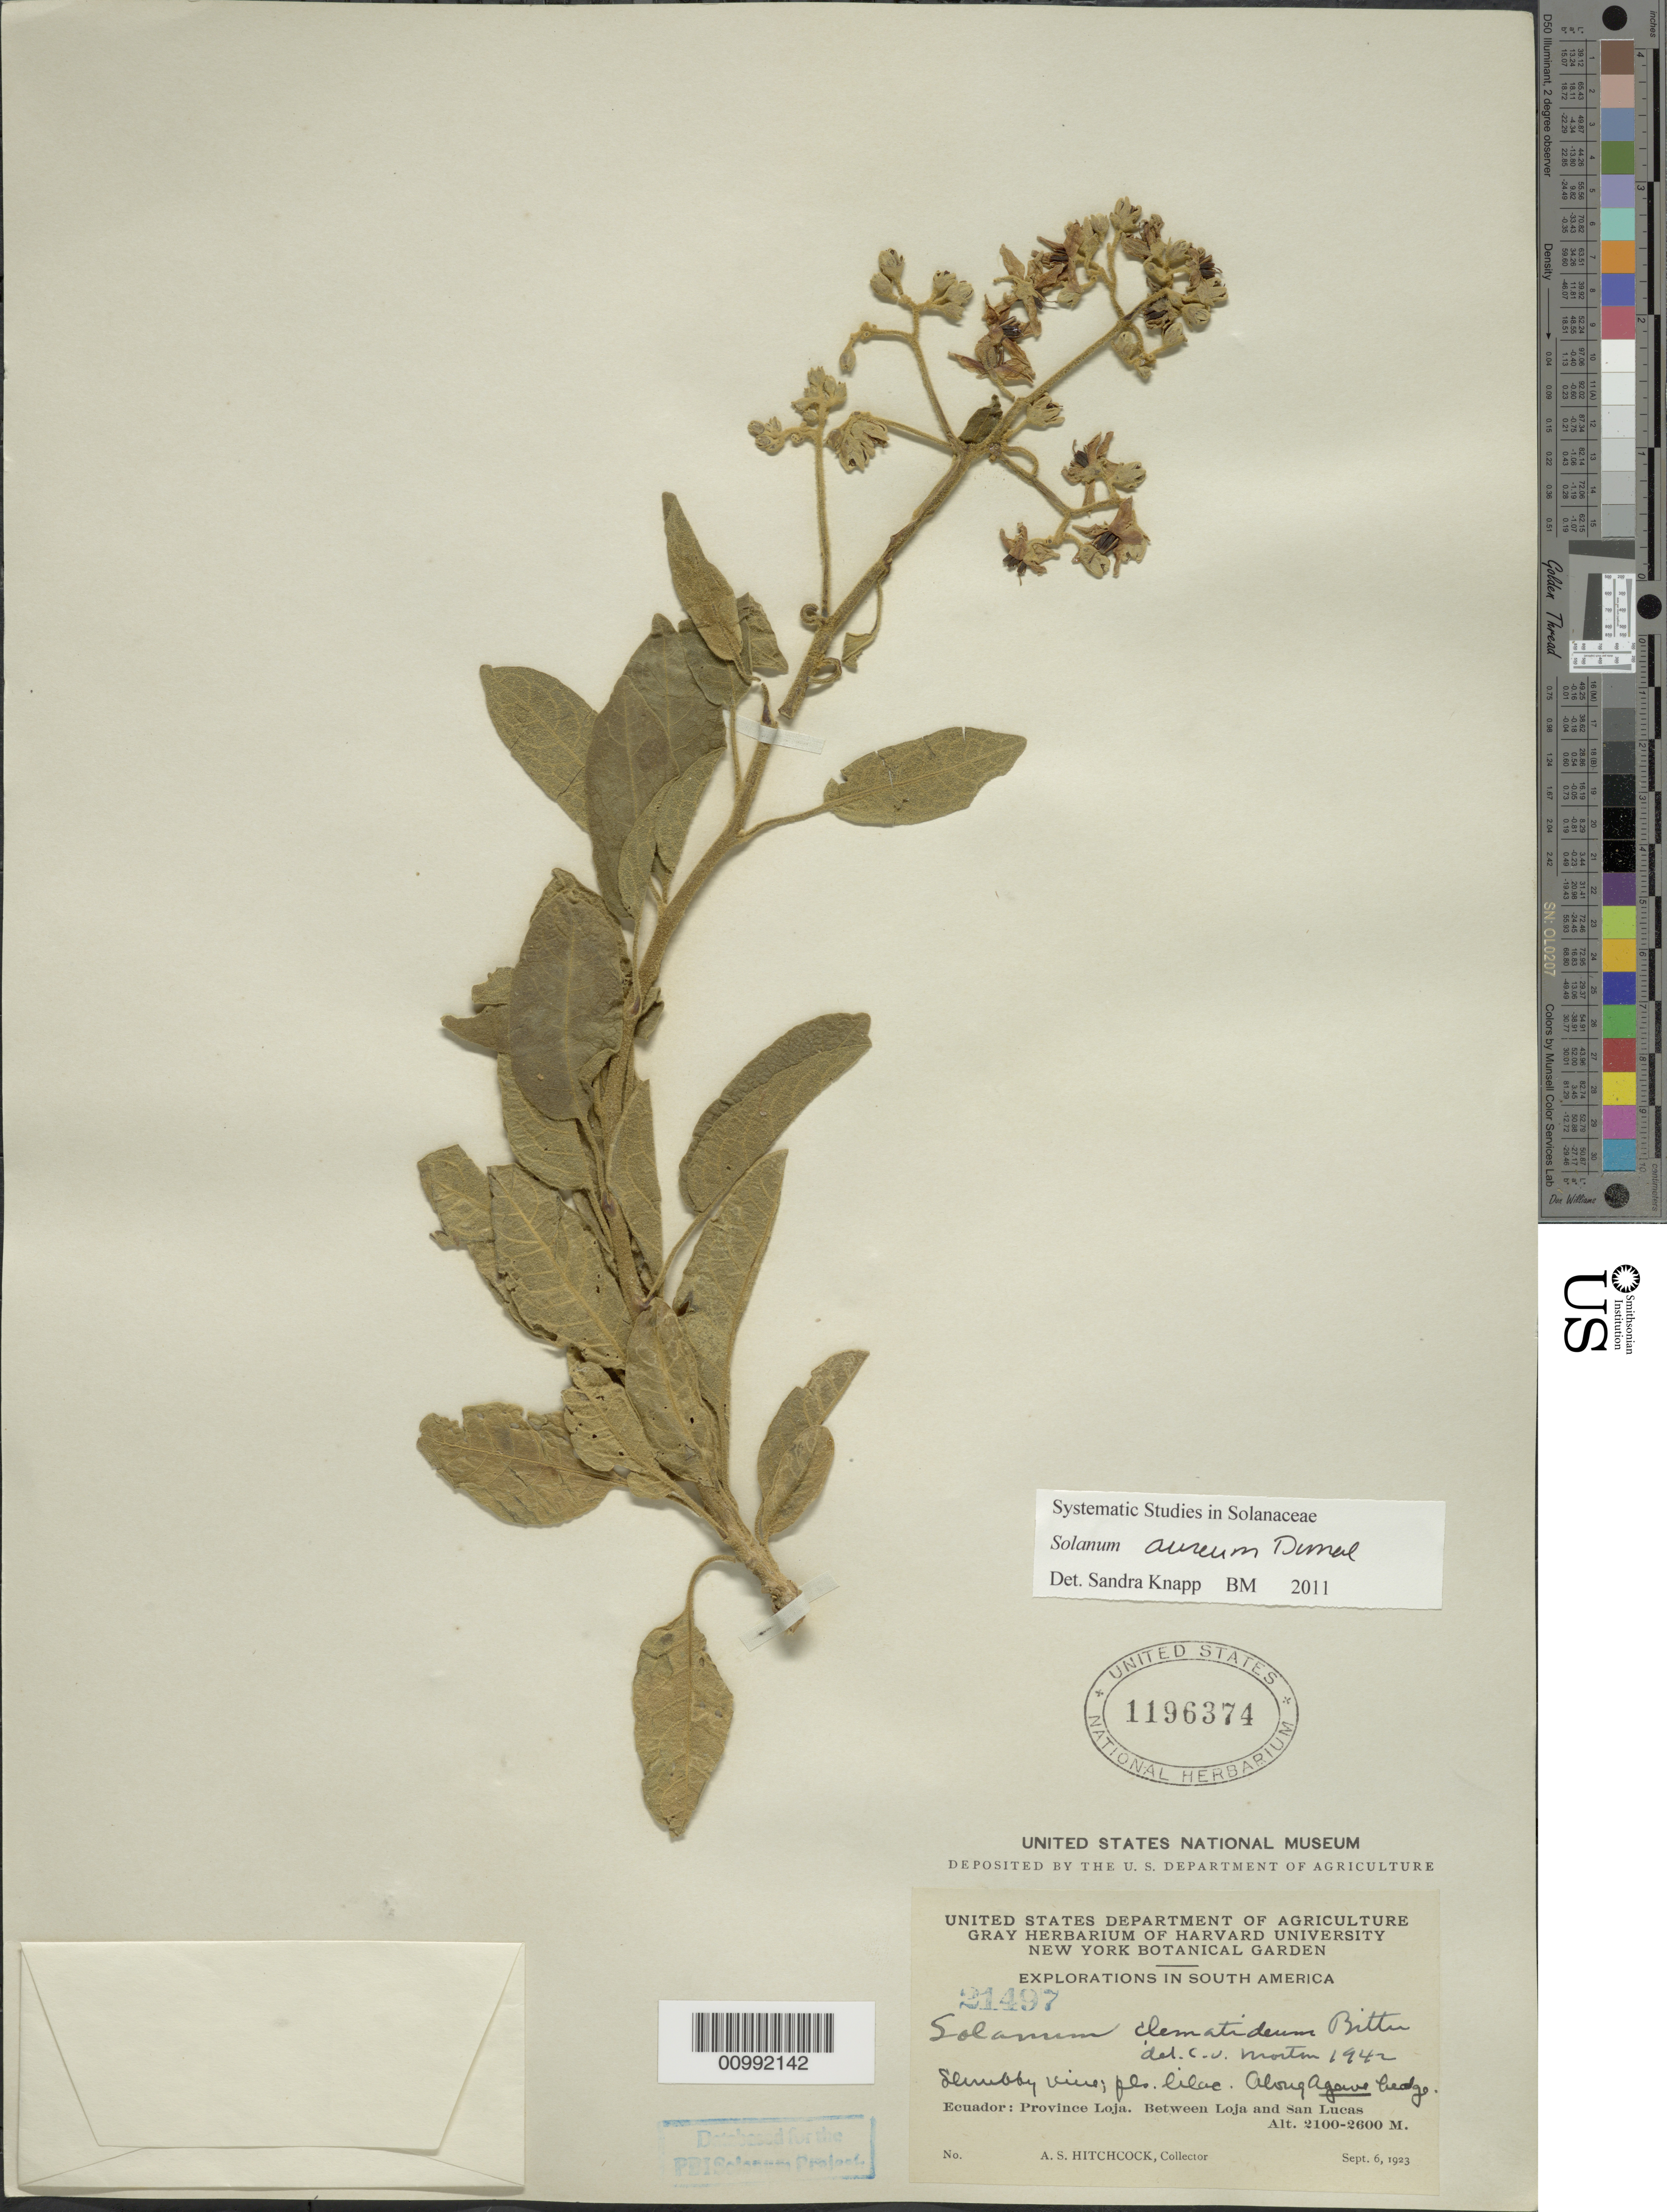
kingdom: Plantae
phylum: Tracheophyta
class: Magnoliopsida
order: Solanales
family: Solanaceae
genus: Solanum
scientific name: Solanum aureum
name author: Dunal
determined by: Knapp, S. D.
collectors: A. S. Hitchcock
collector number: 21497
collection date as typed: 6 Sep 1923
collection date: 1923-09-06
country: Ecuador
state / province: Loja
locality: between Loja and San Lucas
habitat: along Agave hedge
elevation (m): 2100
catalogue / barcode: US 1196374